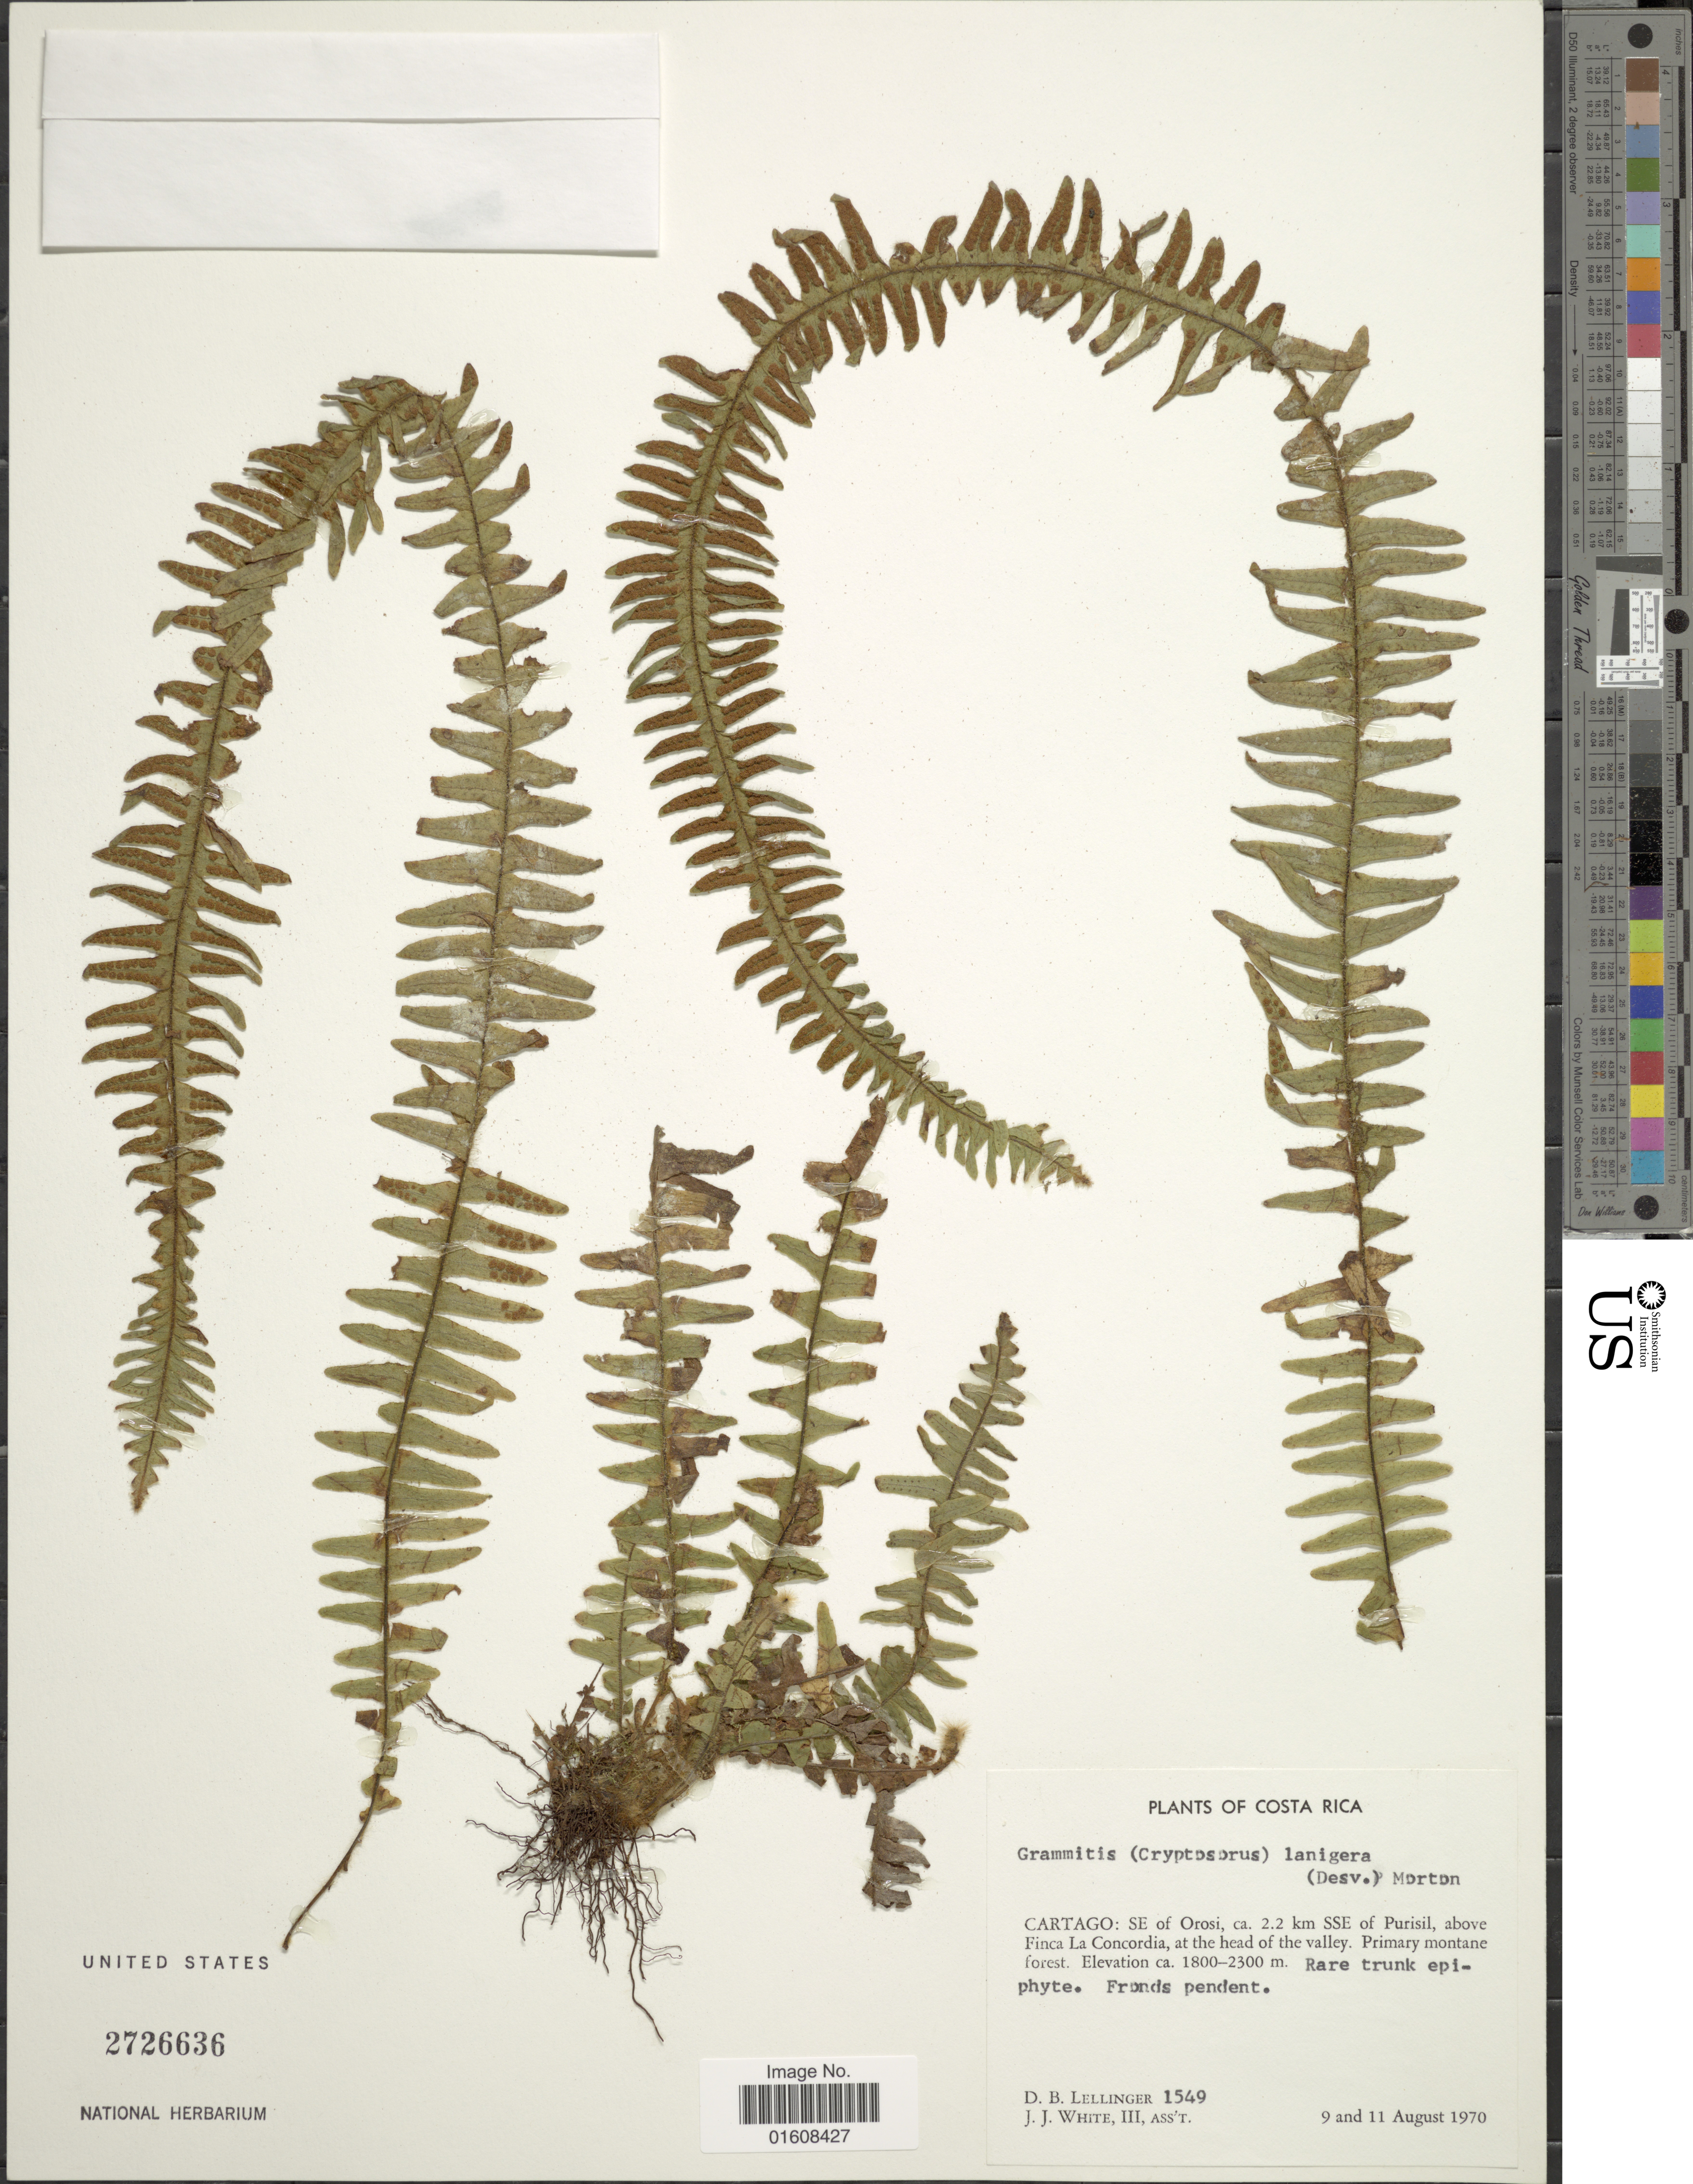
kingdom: Plantae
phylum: Tracheophyta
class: Polypodiopsida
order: Polypodiales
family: Polypodiaceae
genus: Alansmia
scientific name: Alansmia lanigera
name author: (Desv.) Moguel & M. Kessler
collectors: D. B. Lellinger & J. J. White III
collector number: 1549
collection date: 1970-08-09/1970-08-11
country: Costa Rica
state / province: Cartago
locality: SE of Orosi, ca. 2.2 km SSE of Purisil, above Finca La Concordia, at the head of the valley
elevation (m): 1800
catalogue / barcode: US 2726636